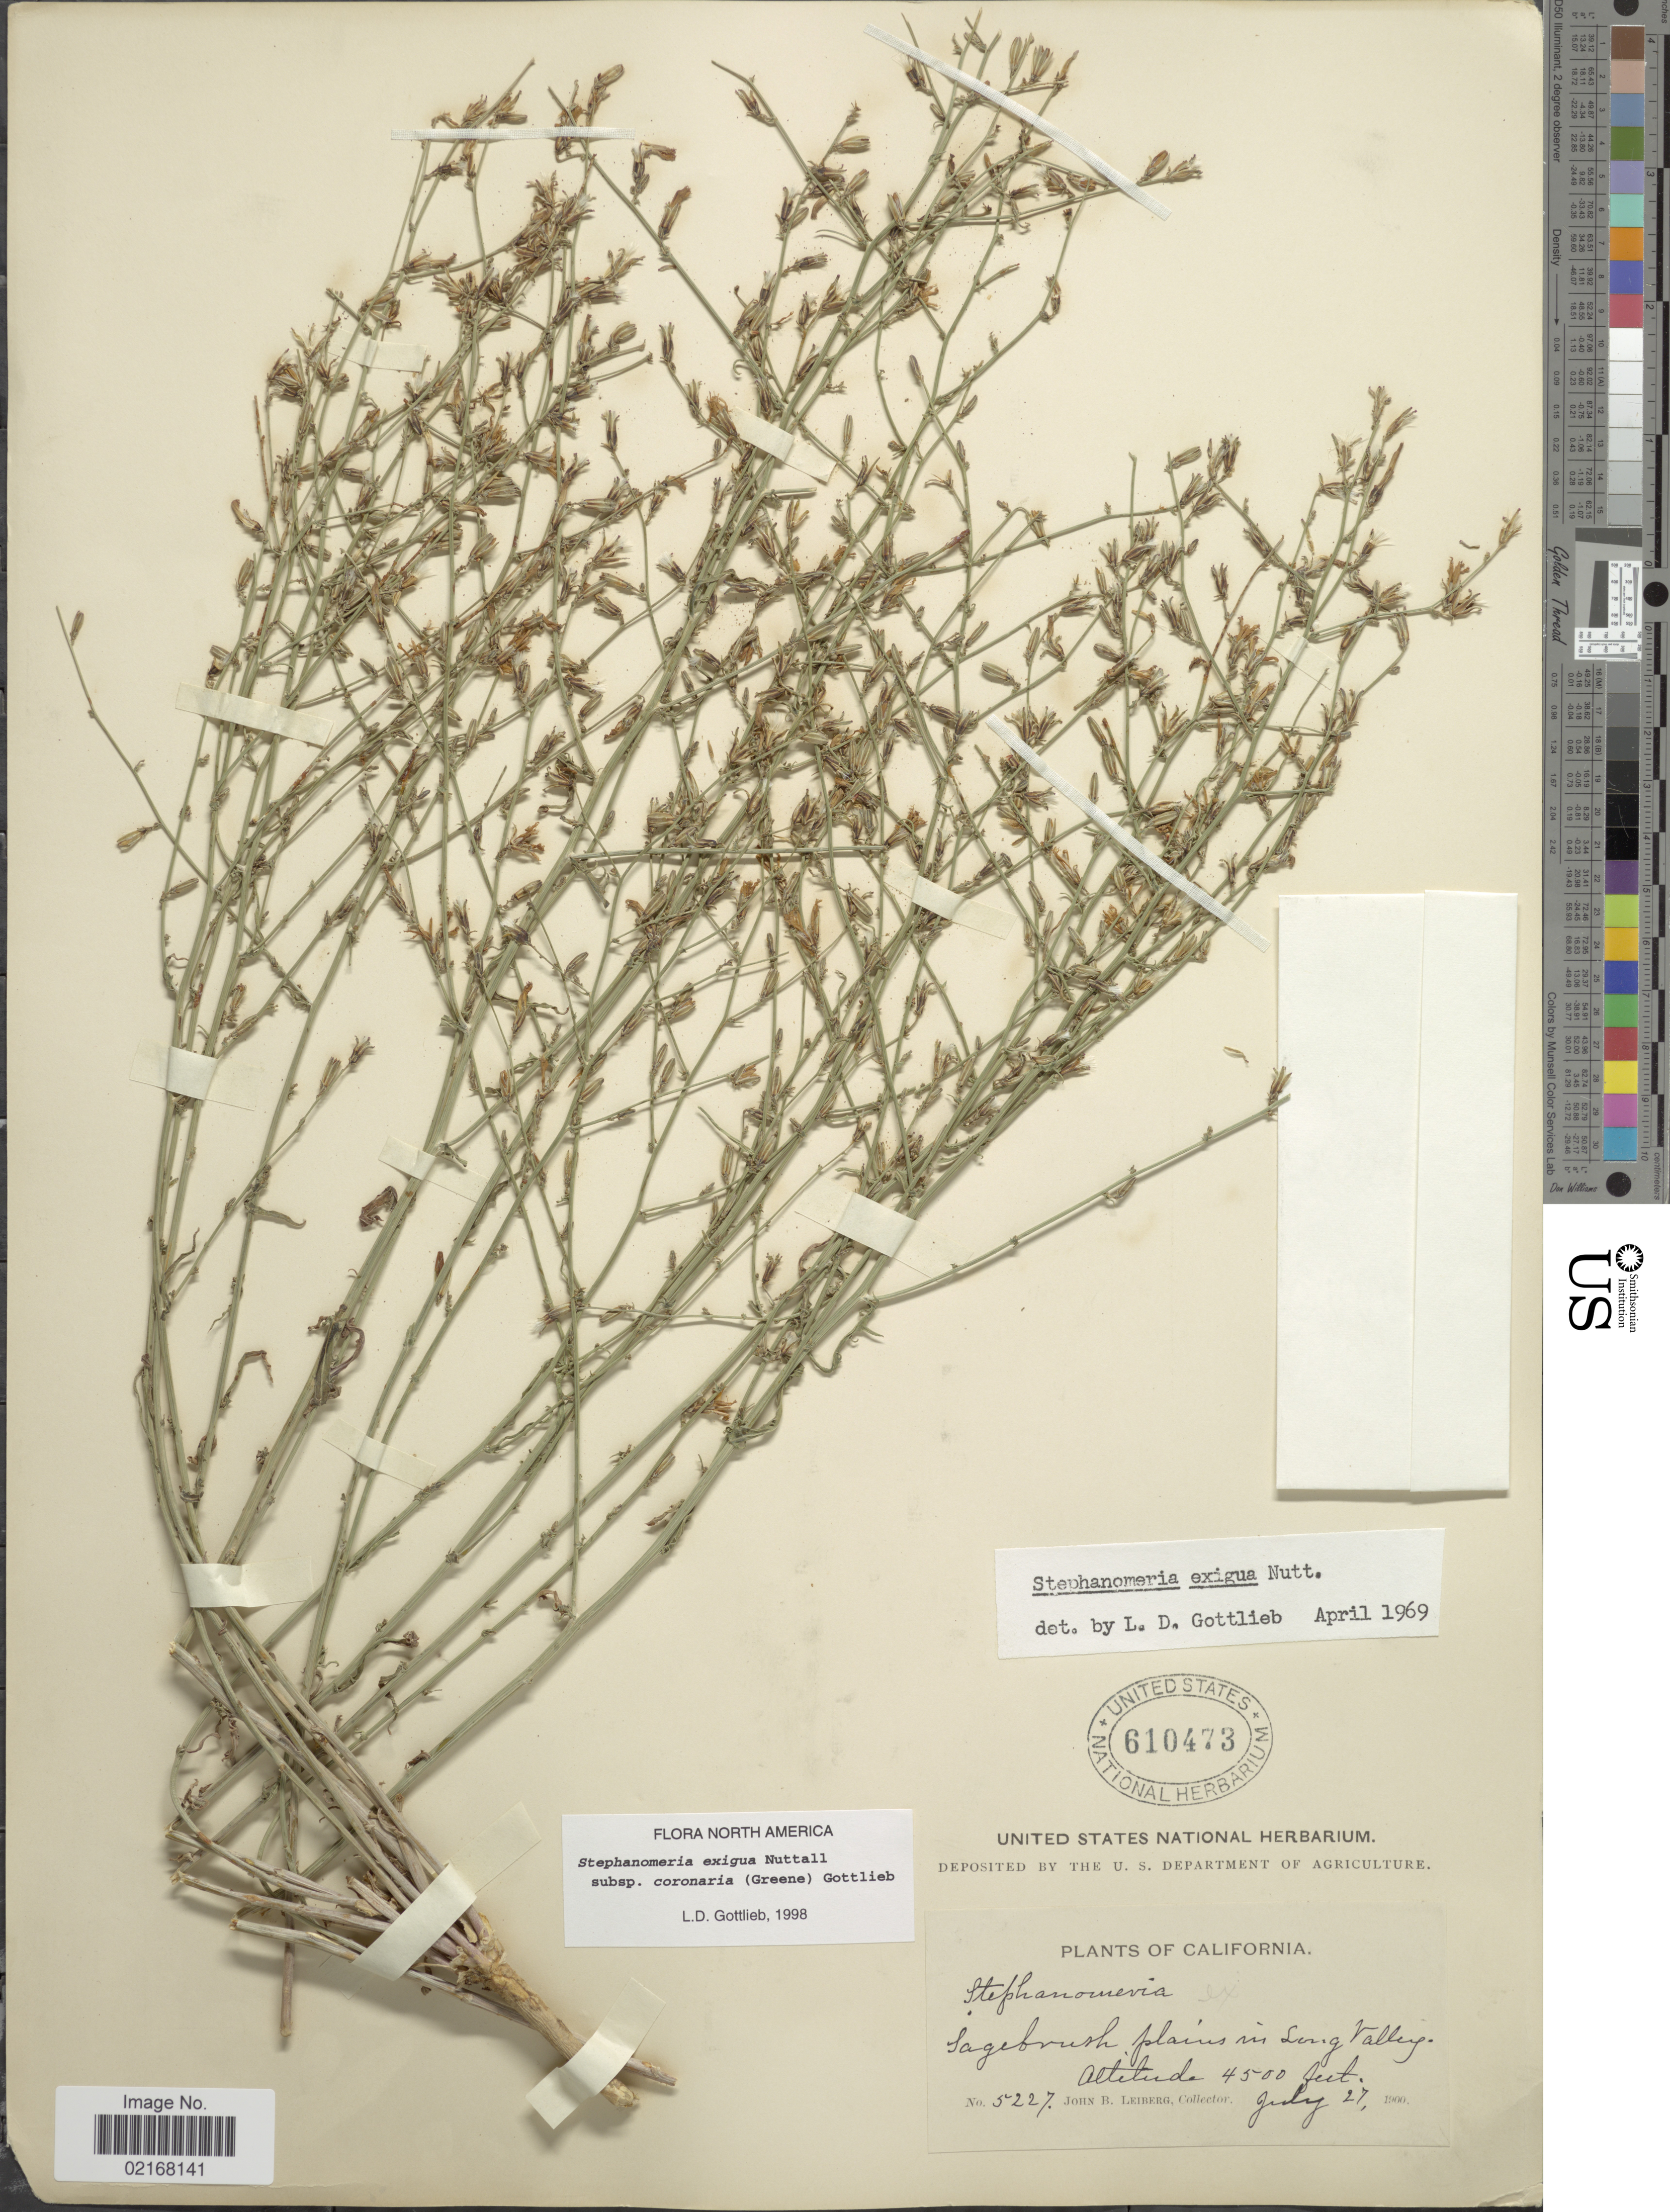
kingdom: Plantae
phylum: Tracheophyta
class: Magnoliopsida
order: Asterales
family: Asteraceae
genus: Stephanomeria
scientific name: Stephanomeria exigua subsp. coronaria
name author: (Greene) Gottlieb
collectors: J. B. Leiberg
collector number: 5227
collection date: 1900-07-27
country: United States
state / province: California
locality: Sagebrush plains in Long Valley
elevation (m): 1372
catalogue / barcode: US 610473